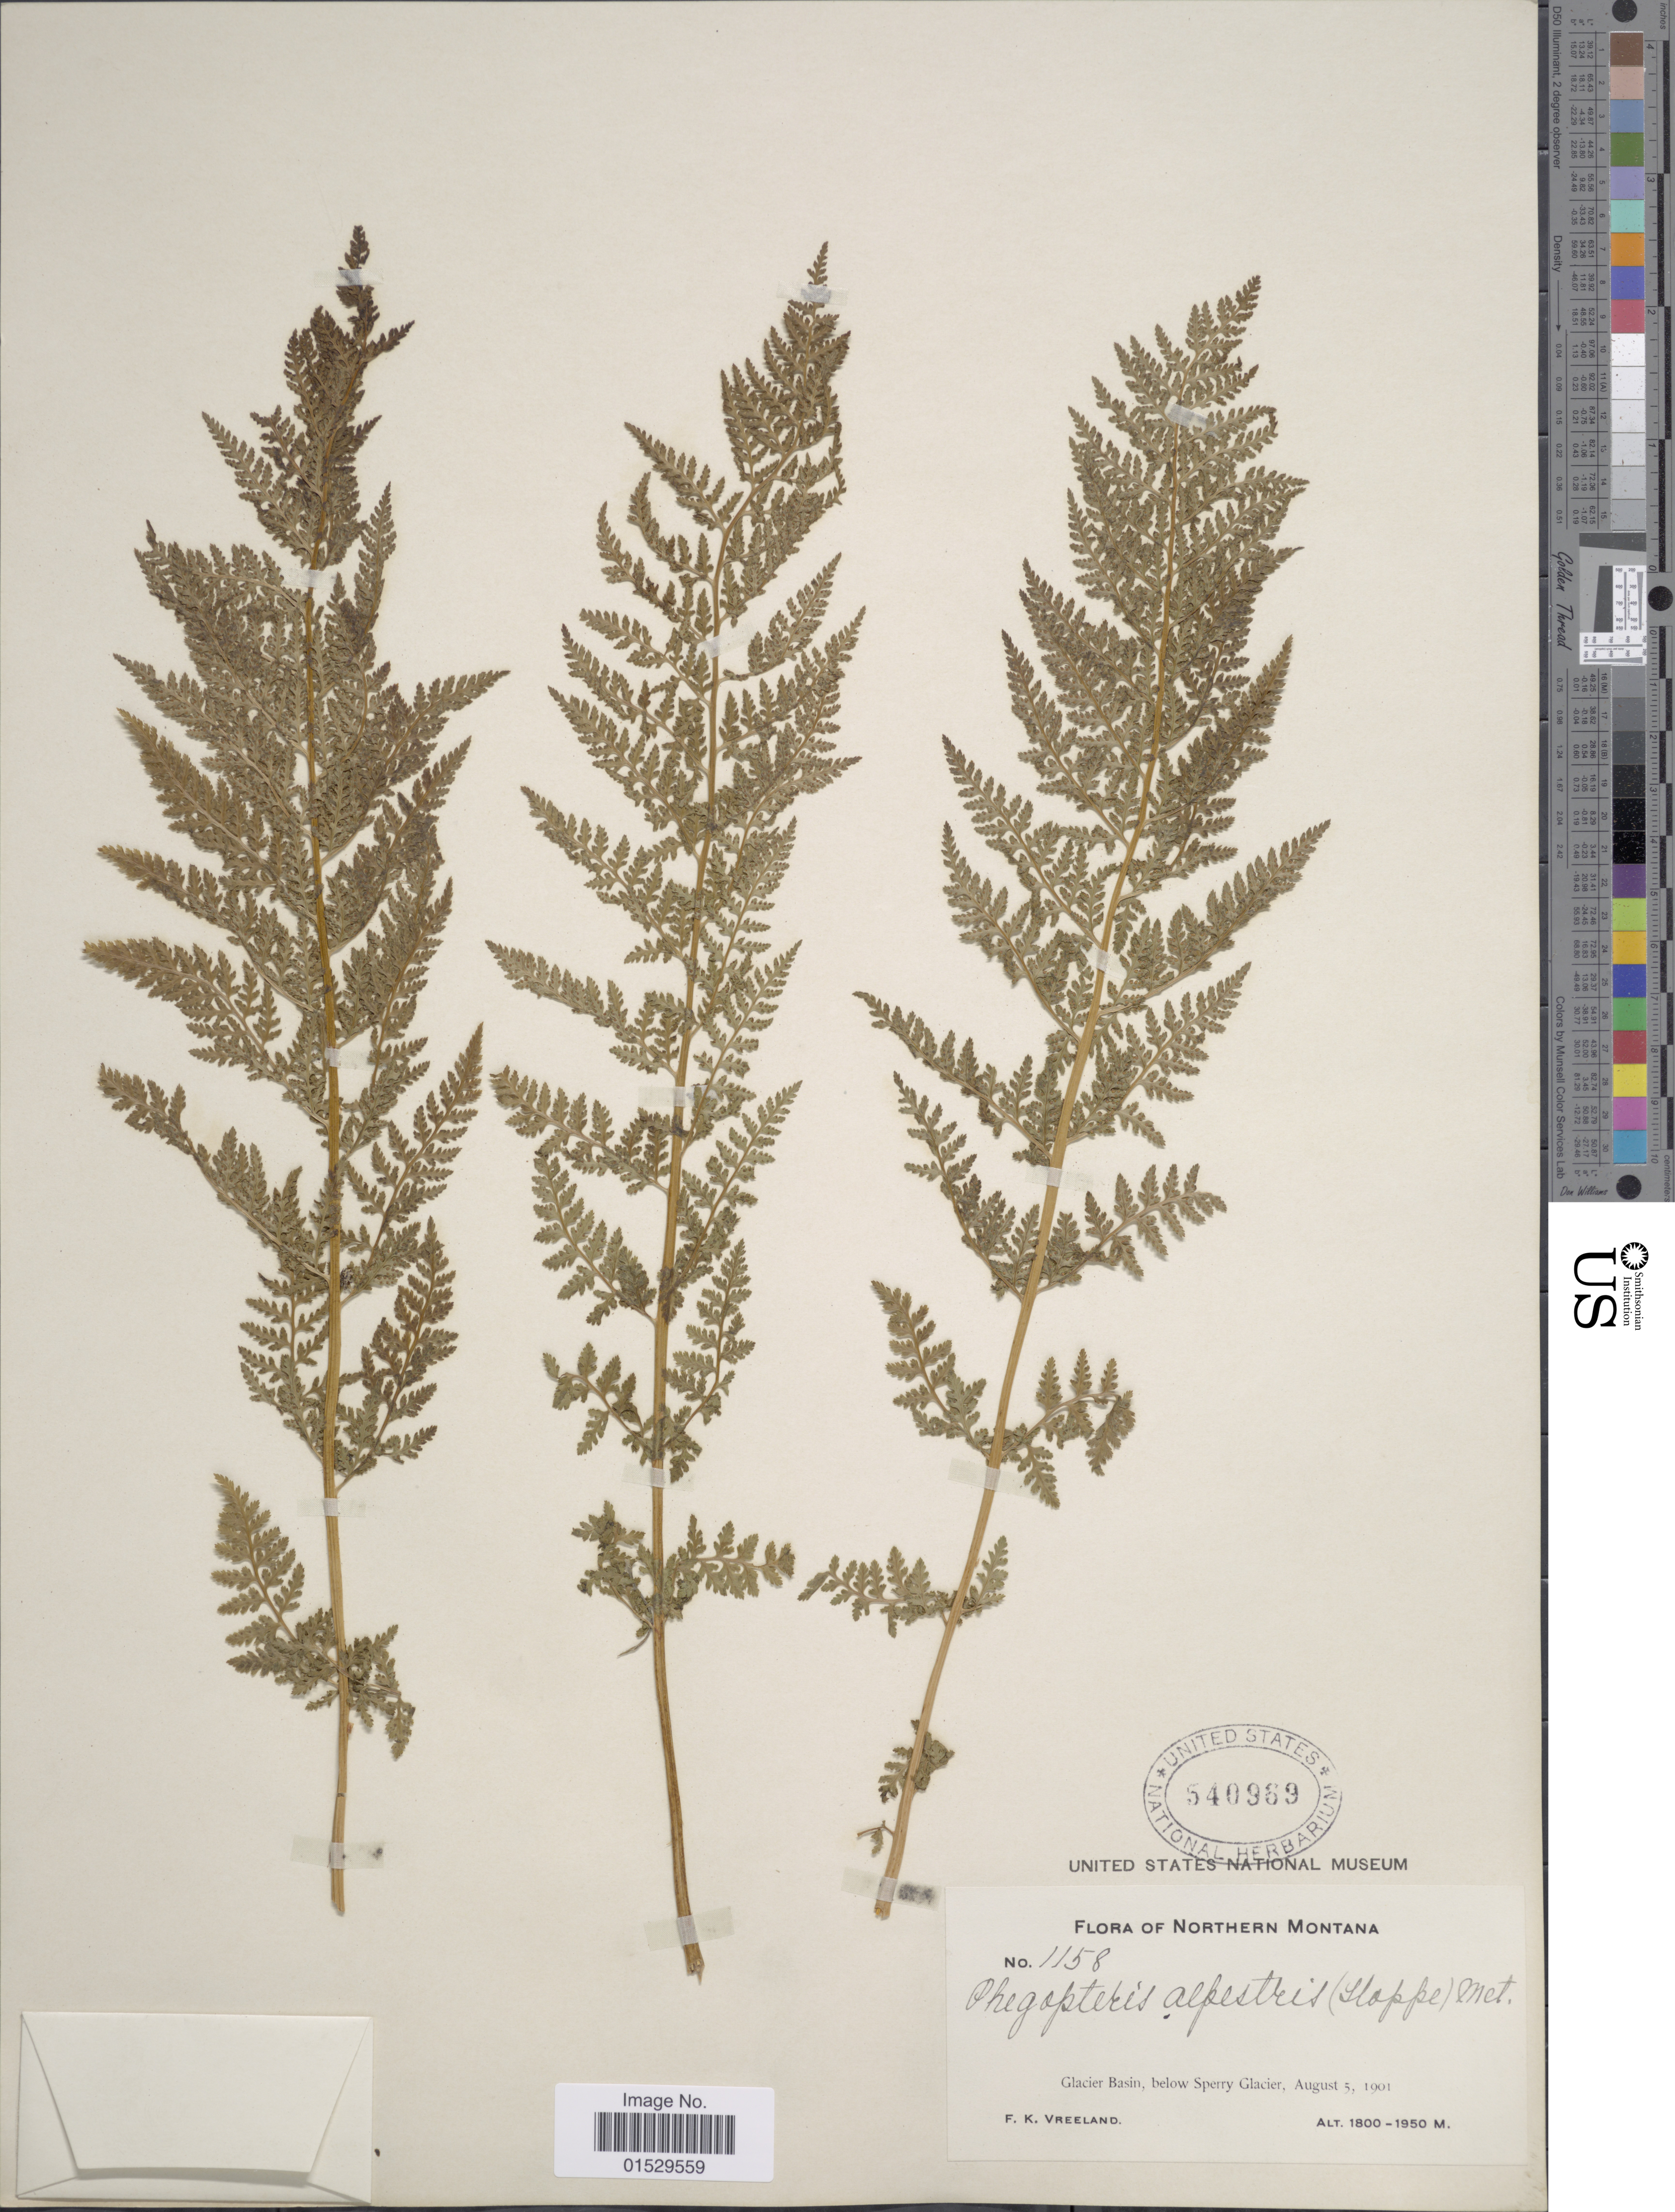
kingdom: Plantae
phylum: Tracheophyta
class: Polypodiopsida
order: Polypodiales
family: Athyriaceae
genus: Athyrium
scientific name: Athyrium distentifolilum subsp. americanum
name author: (Butters) Hultén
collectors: F. Vreeland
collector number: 1158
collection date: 1901-08-05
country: United States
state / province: Montana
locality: Northern Montana, Glacier Basin, below Sperry Glacier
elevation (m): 1800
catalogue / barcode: US 540969